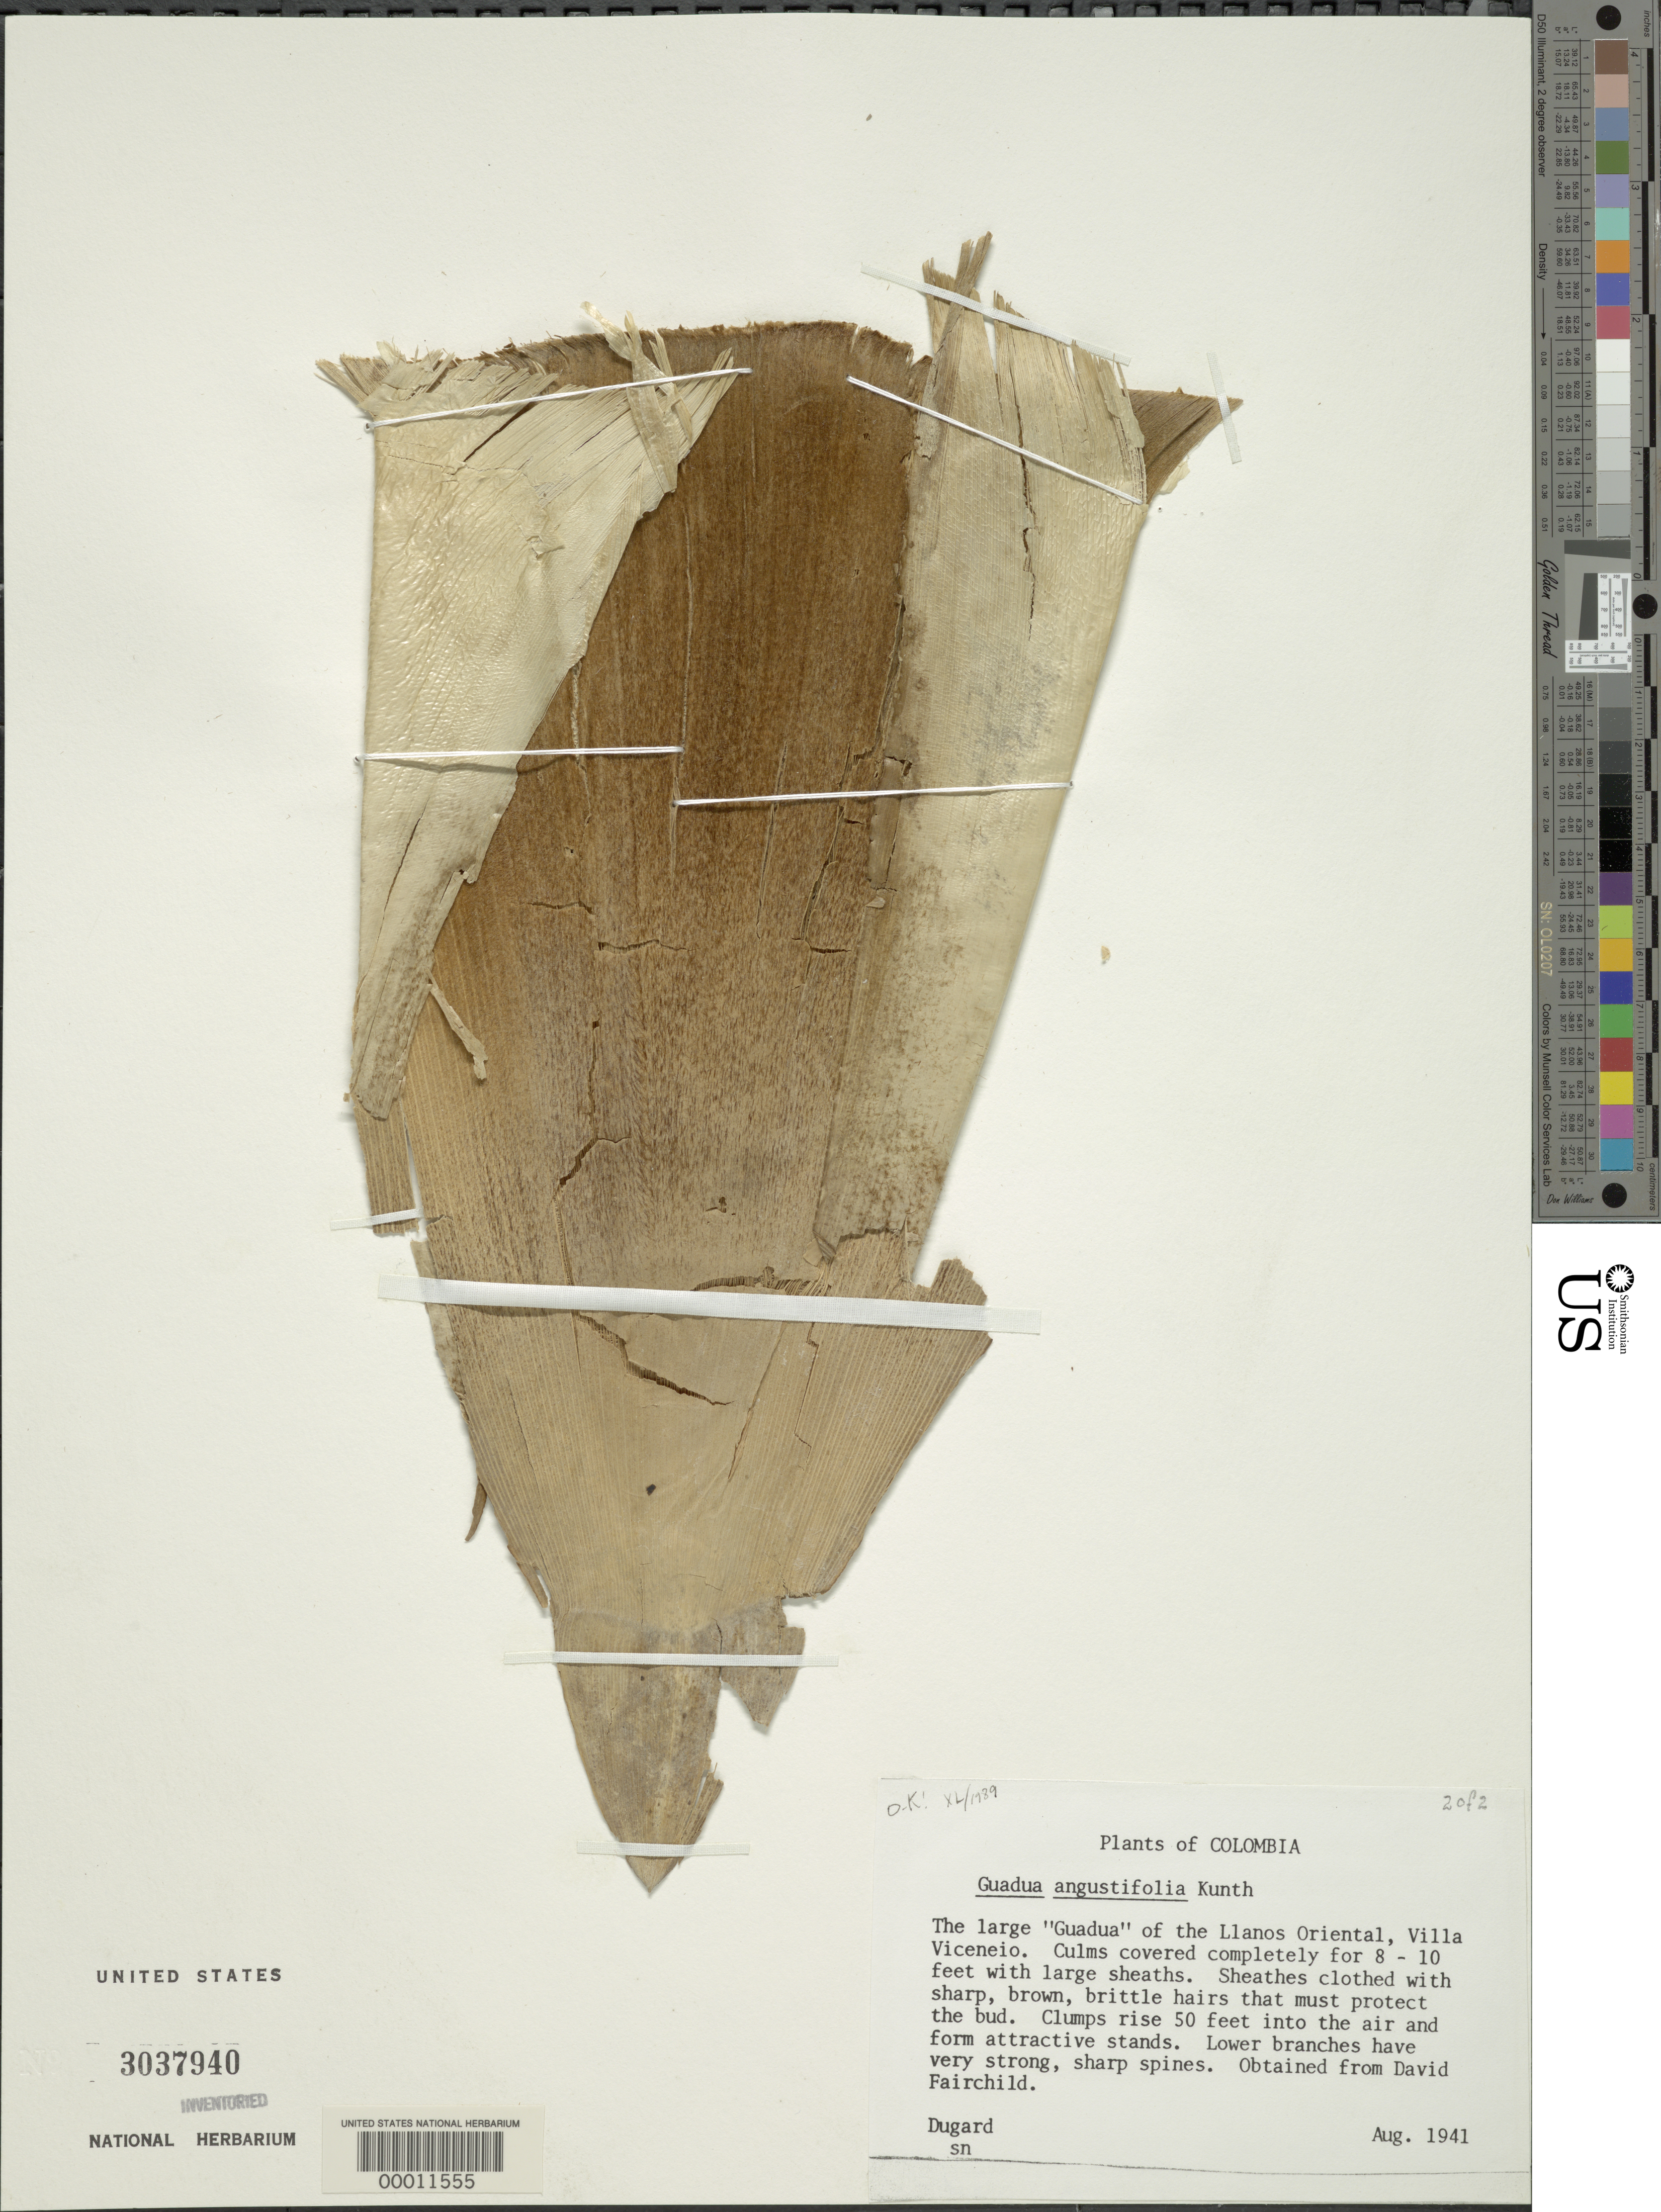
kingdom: Plantae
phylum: Tracheophyta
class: Liliopsida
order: Poales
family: Poaceae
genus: Guadua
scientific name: Guadua angustifolia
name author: Kunth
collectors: -. Dugard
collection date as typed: Aug 1941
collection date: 1941-08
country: Colombia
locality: Llanos Oriental, Villa Viceneio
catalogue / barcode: US 3037940